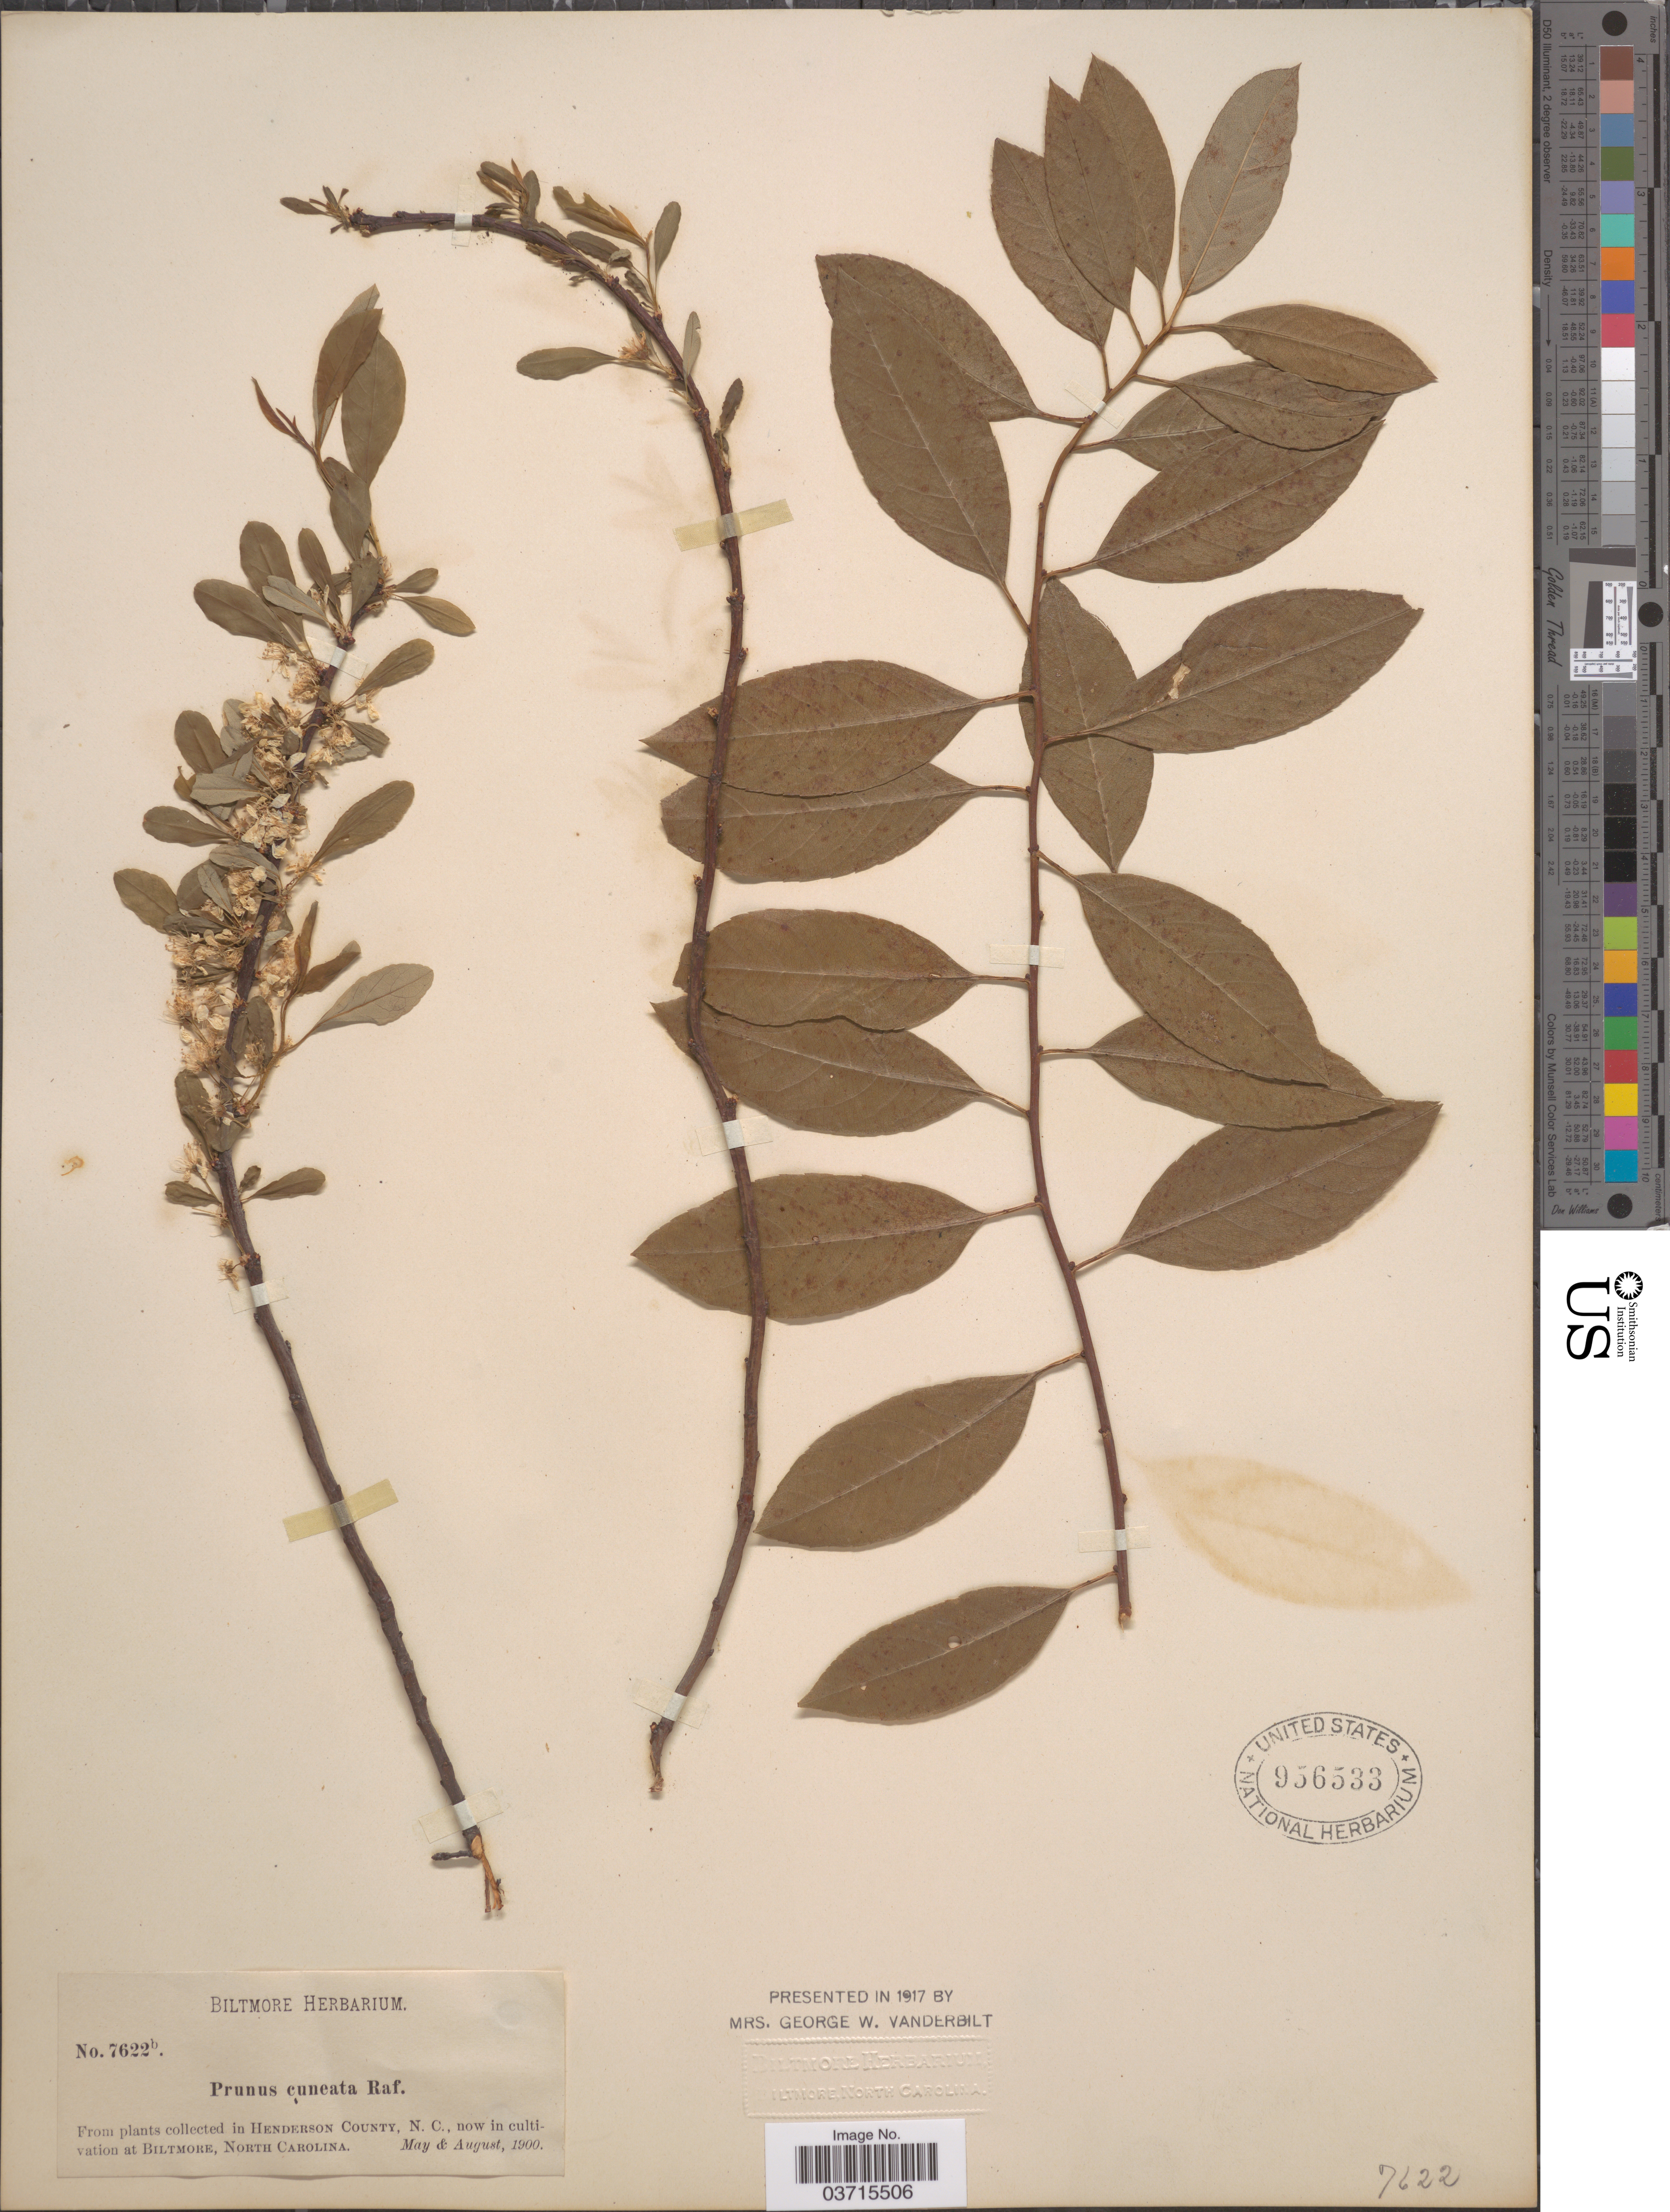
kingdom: Plantae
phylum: Tracheophyta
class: Magnoliopsida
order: Rosales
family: Rosaceae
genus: Prunus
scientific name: Prunus cuneata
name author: Raf.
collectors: ex herb. Biltmore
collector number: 7622b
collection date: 1900-05/1900-08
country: United States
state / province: North Carolina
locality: In Henderson County, N.C., now in cultivation at Biltmore.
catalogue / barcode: US 956533